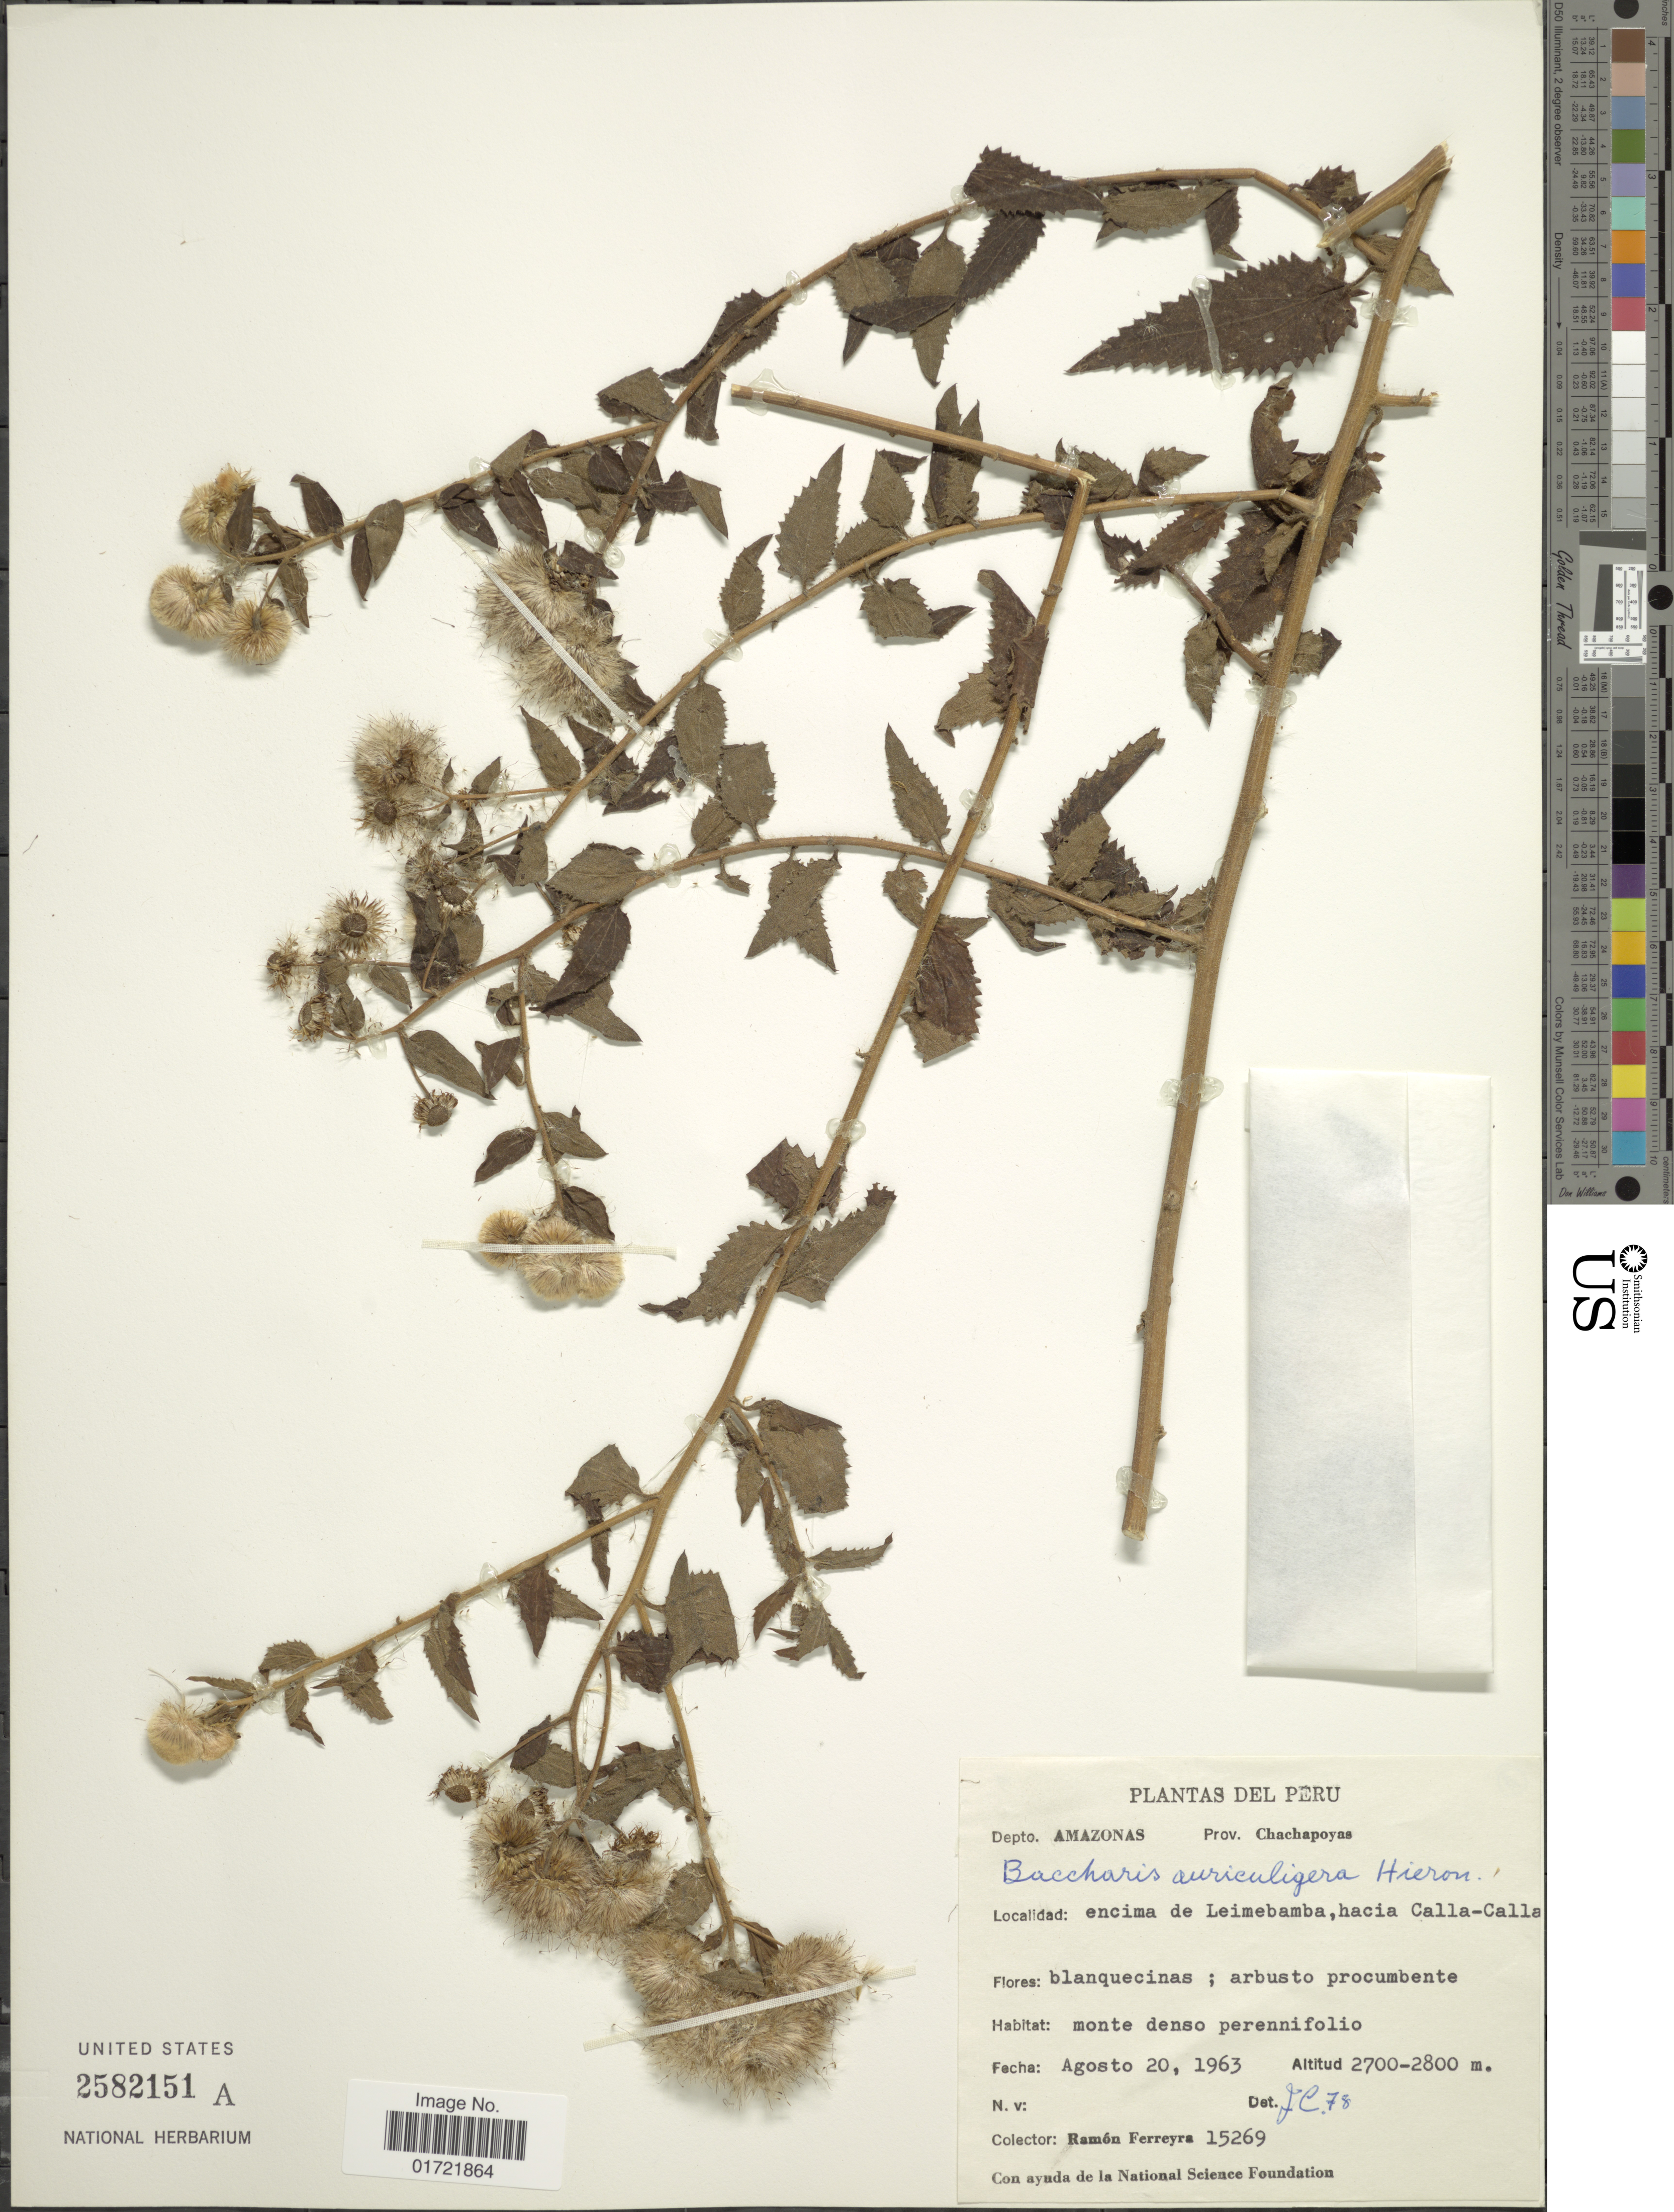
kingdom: Plantae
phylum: Tracheophyta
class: Magnoliopsida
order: Asterales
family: Asteraceae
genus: Baccharis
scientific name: Baccharis auriculigera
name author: Hieron.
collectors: R. A. Ferreyra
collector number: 15269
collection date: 1963-08-20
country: Peru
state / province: Amazonas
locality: Prov. Chachapoyas. REncima de Leimebamba, hacia calla-Calla.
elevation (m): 2700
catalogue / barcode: US 2582151A